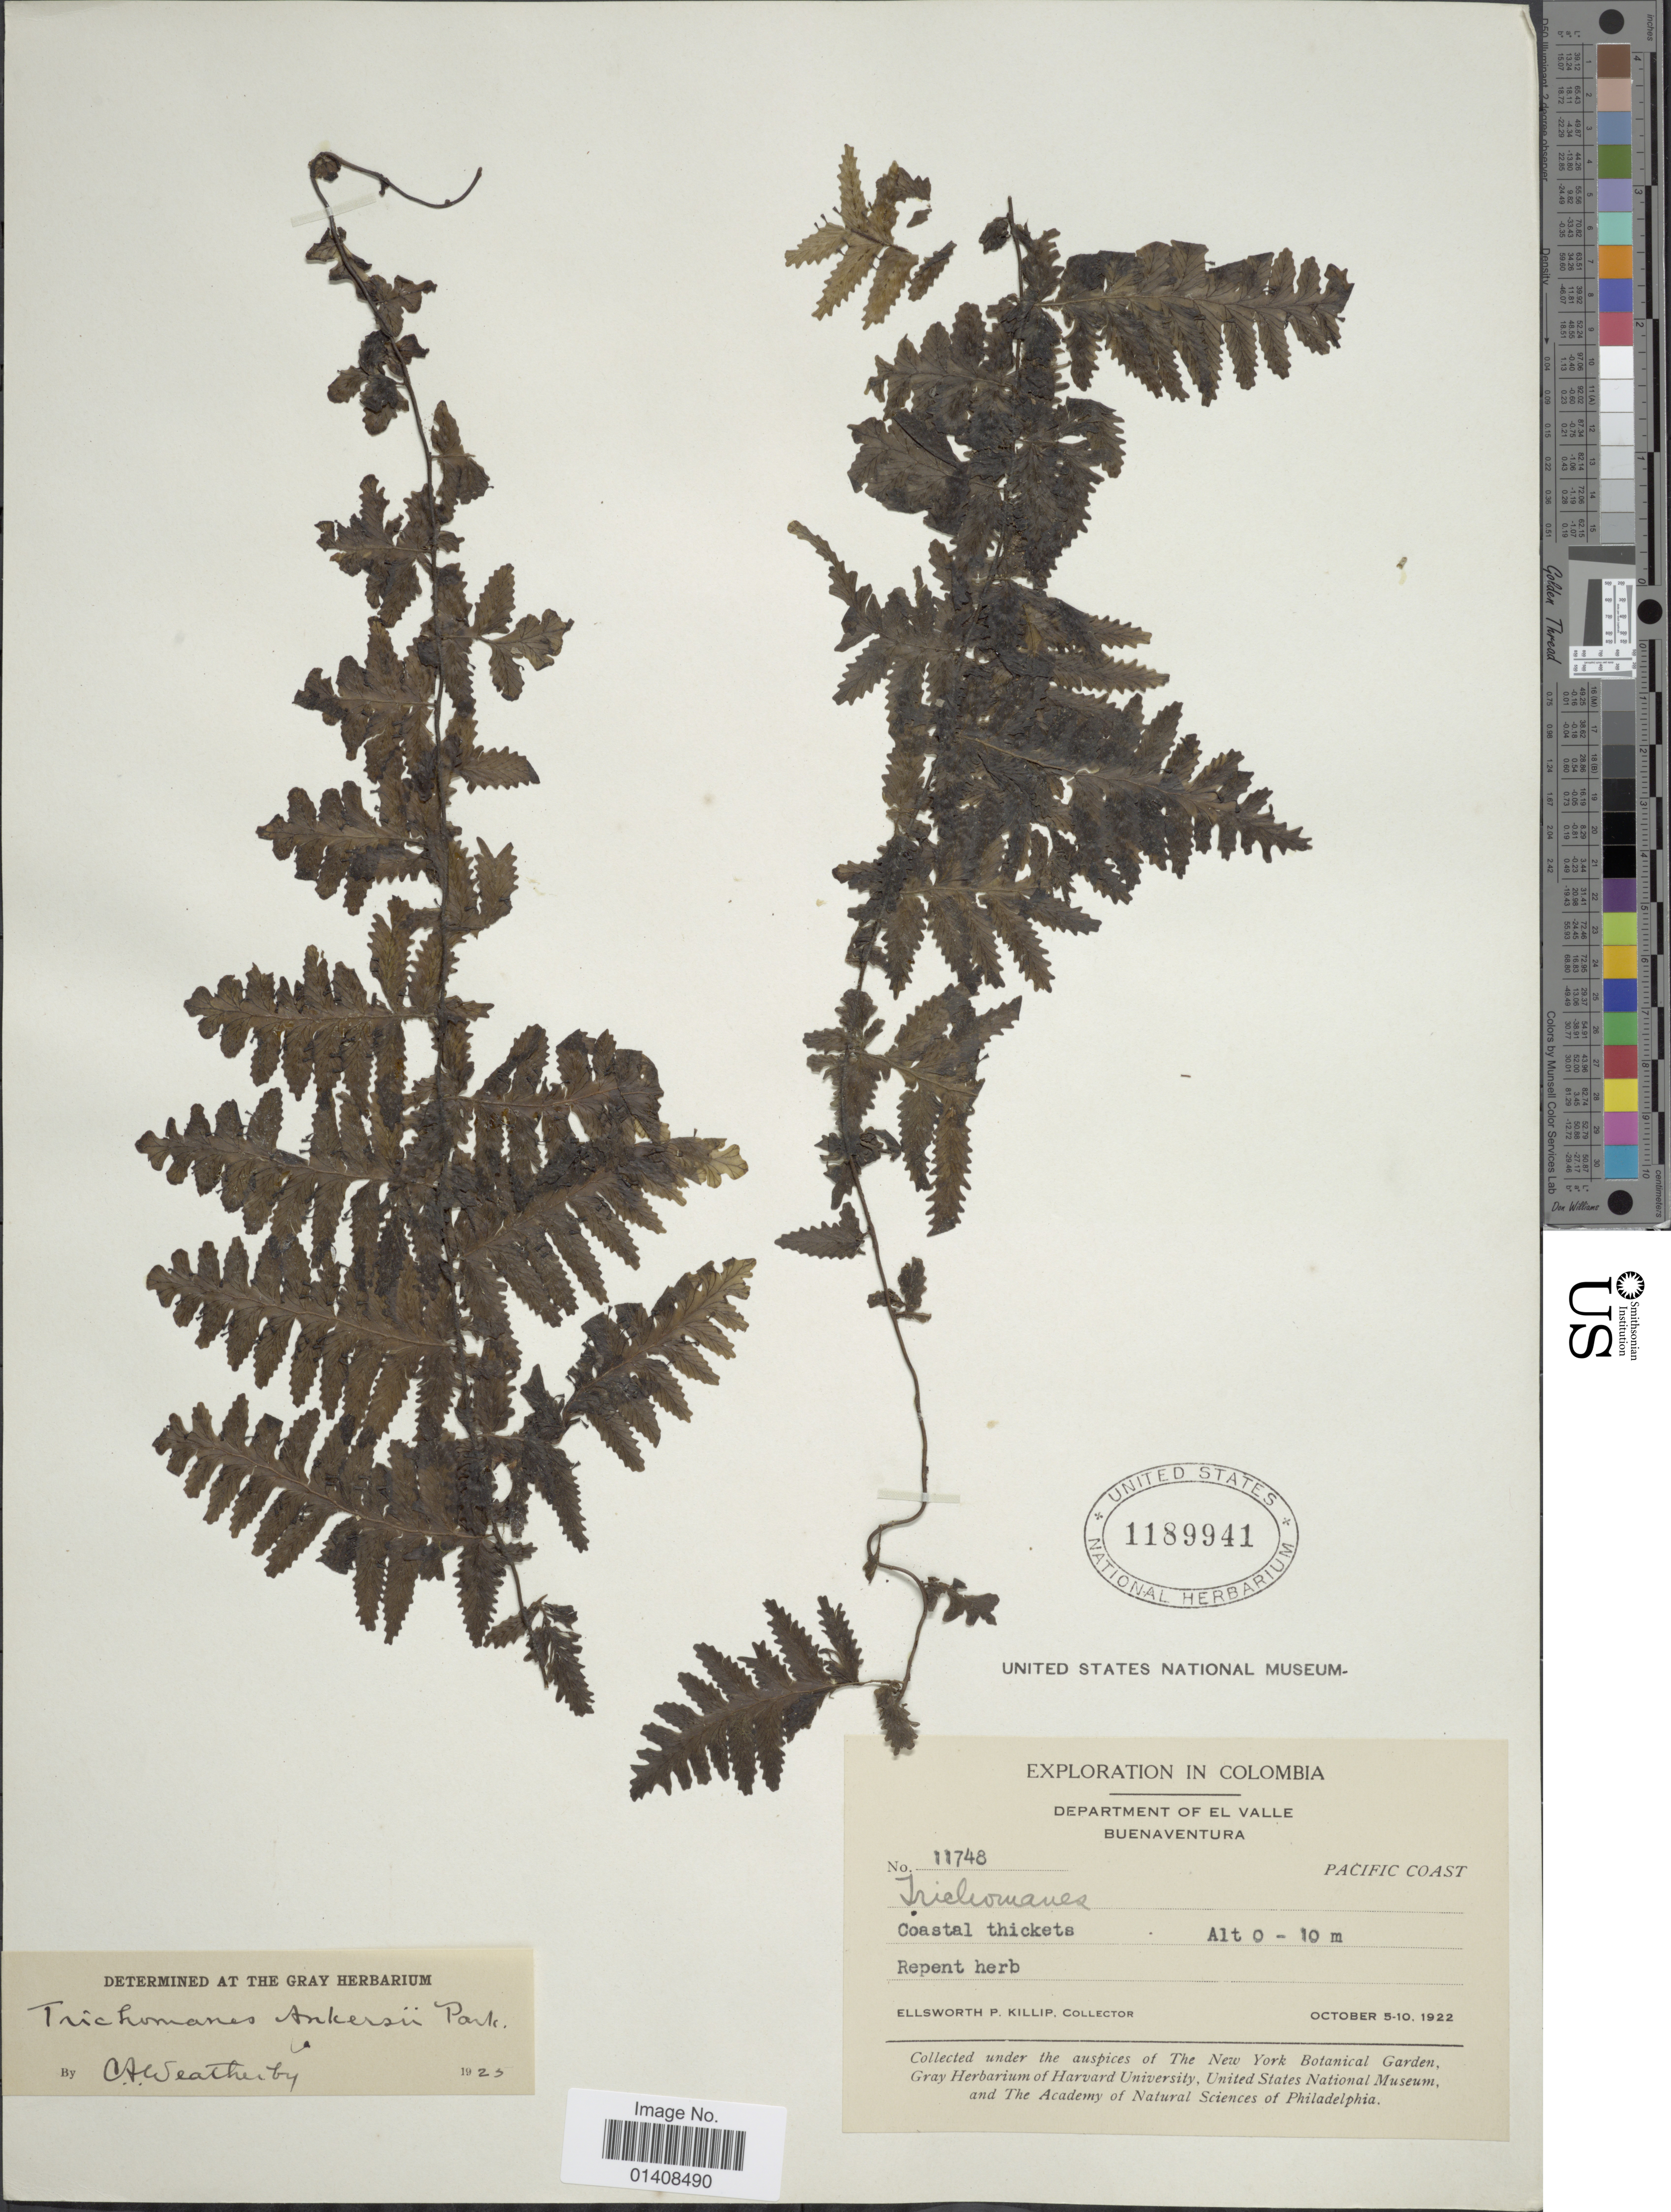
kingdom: Plantae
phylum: Tracheophyta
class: Polypodiopsida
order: Hymenophyllales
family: Hymenophyllaceae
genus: Trichomanes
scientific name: Trichomanes ankersii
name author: C. Parker ex Hook. & Grev.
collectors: E. P. Killip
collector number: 11748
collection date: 1922-10-05/1922-10-10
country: Colombia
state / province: Valle del Cauca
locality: Department of El Valle Buenaventura. Pacific Coast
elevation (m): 0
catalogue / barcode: US 1189941